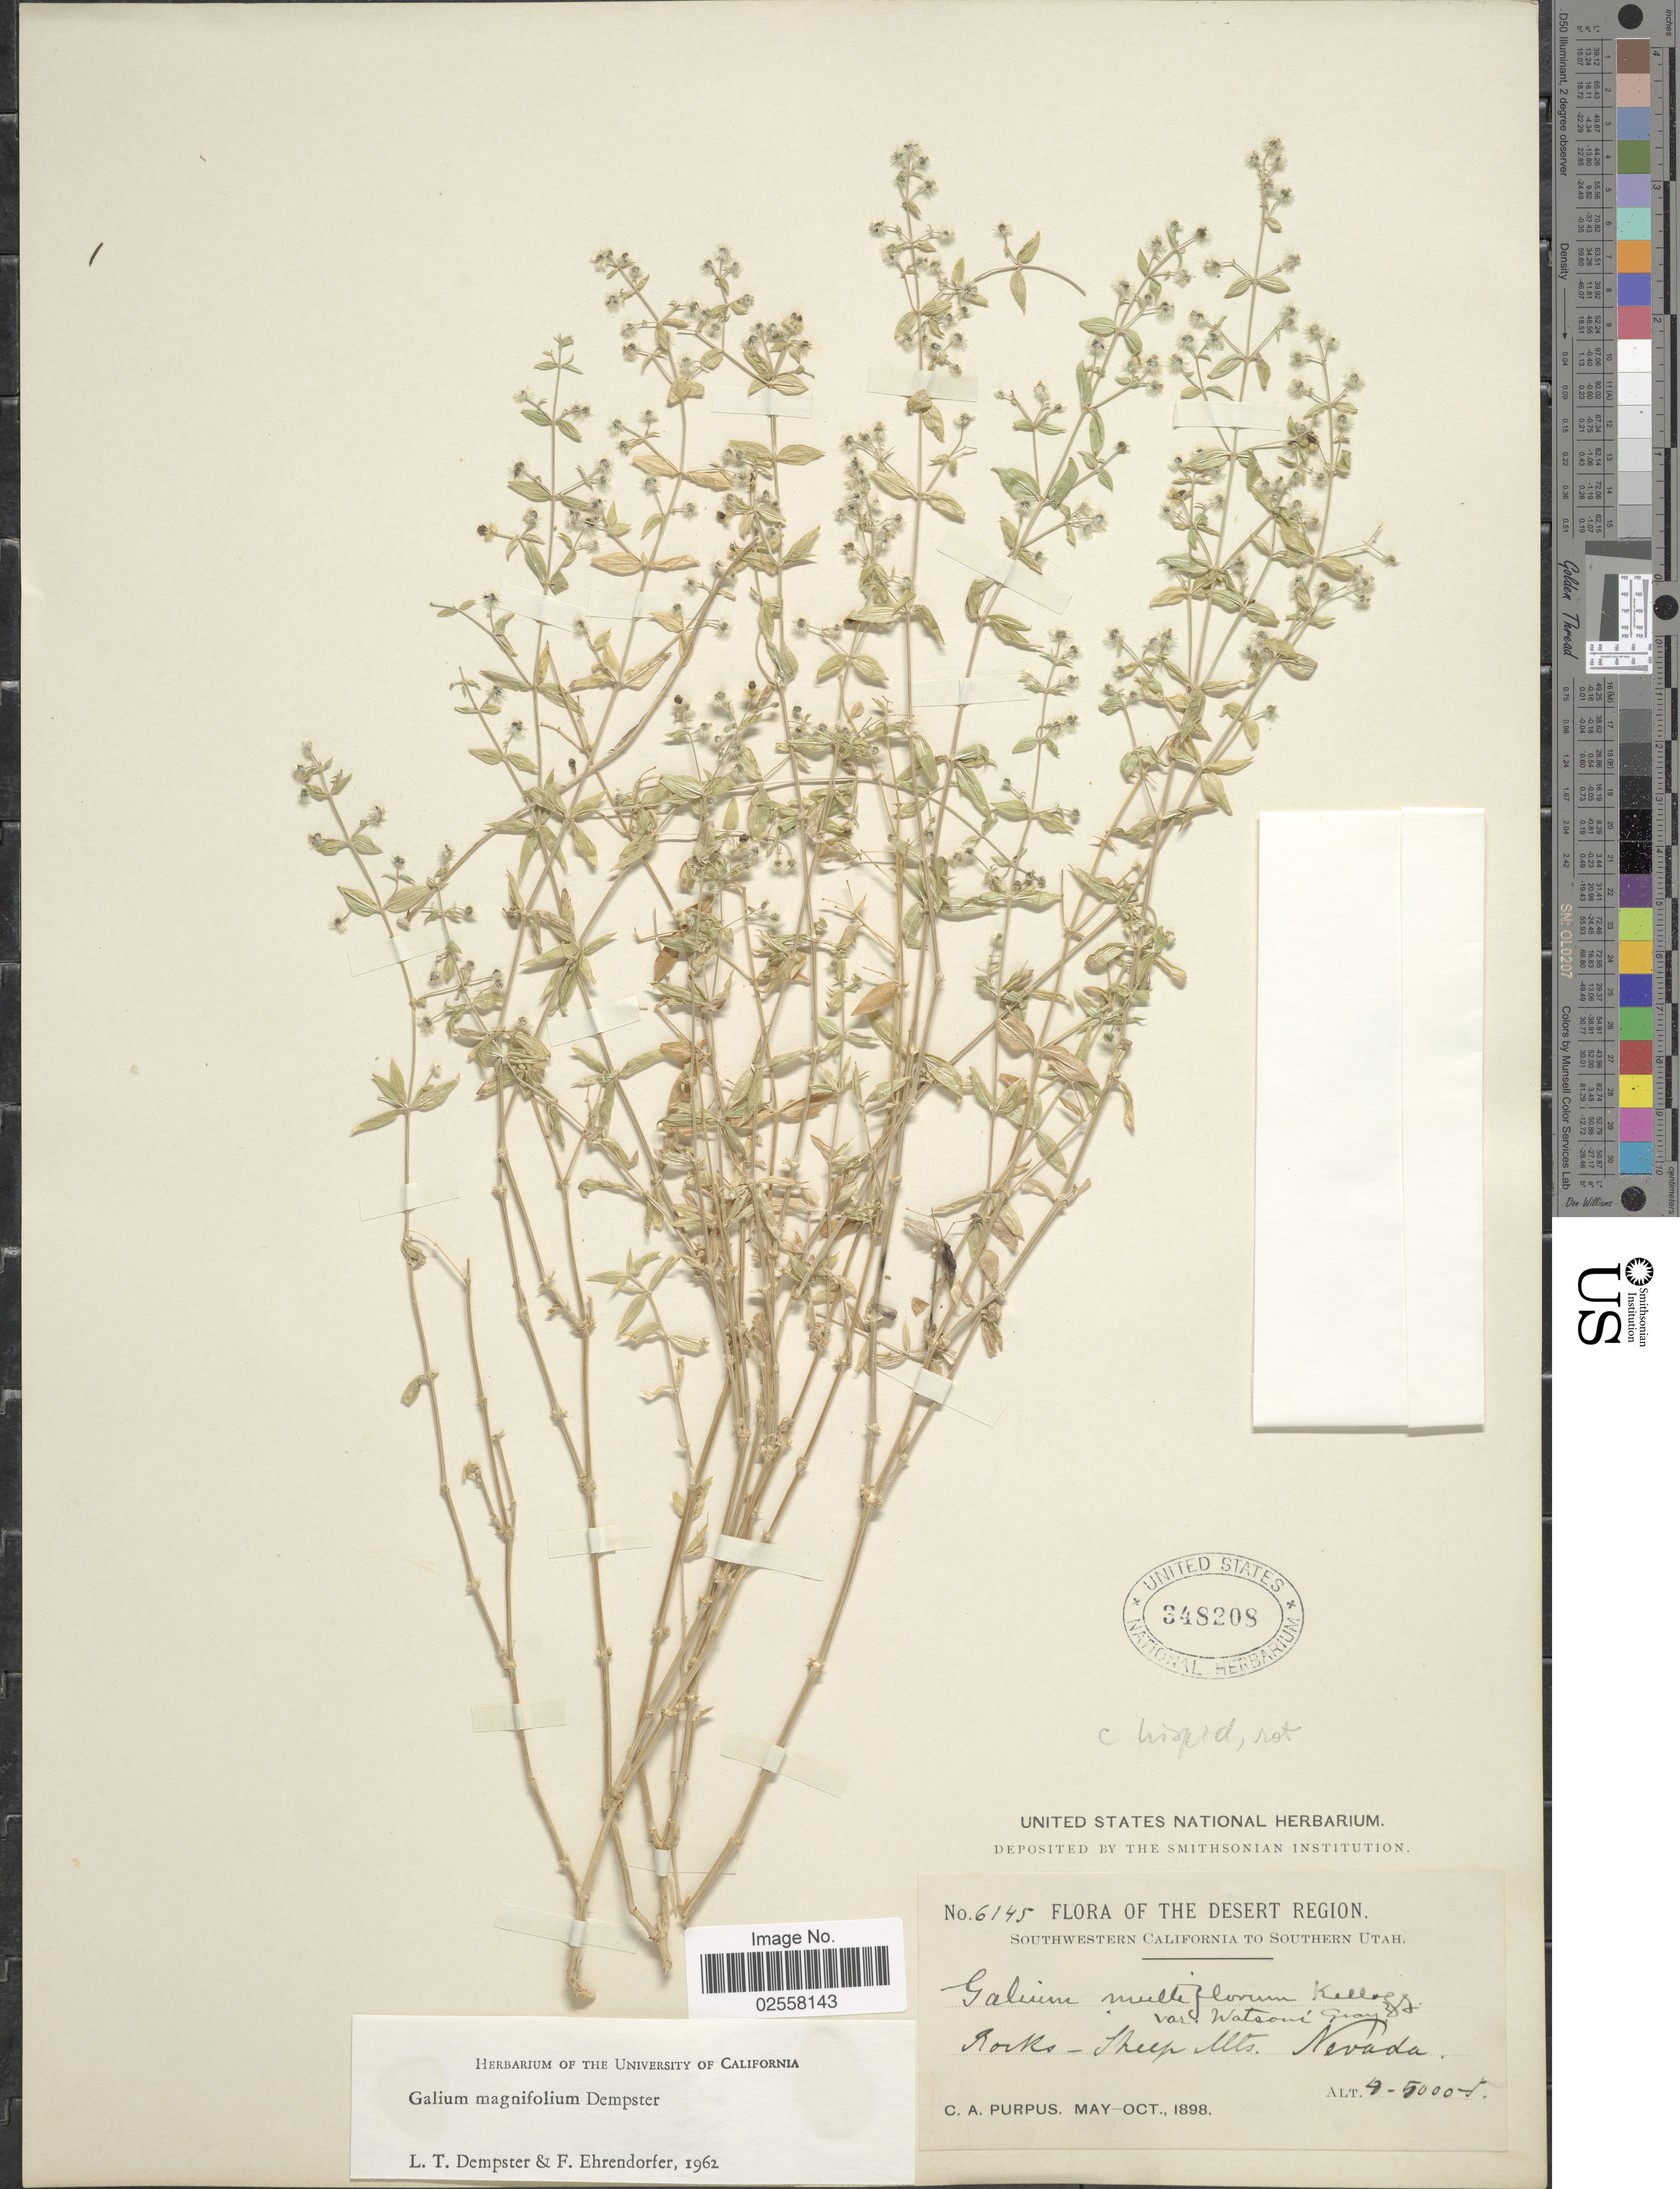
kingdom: Plantae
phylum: Tracheophyta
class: Magnoliopsida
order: Gentianales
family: Rubiaceae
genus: Galium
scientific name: Galium magnifolium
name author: (Dempster) Dempster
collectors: C. A. Purpus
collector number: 6145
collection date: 1898-05/1898-10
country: United States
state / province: Nevada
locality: The Desert Region, Southwestern California to Southern Utah, Rocks - Sheep Mts.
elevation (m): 1219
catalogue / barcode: US 348208